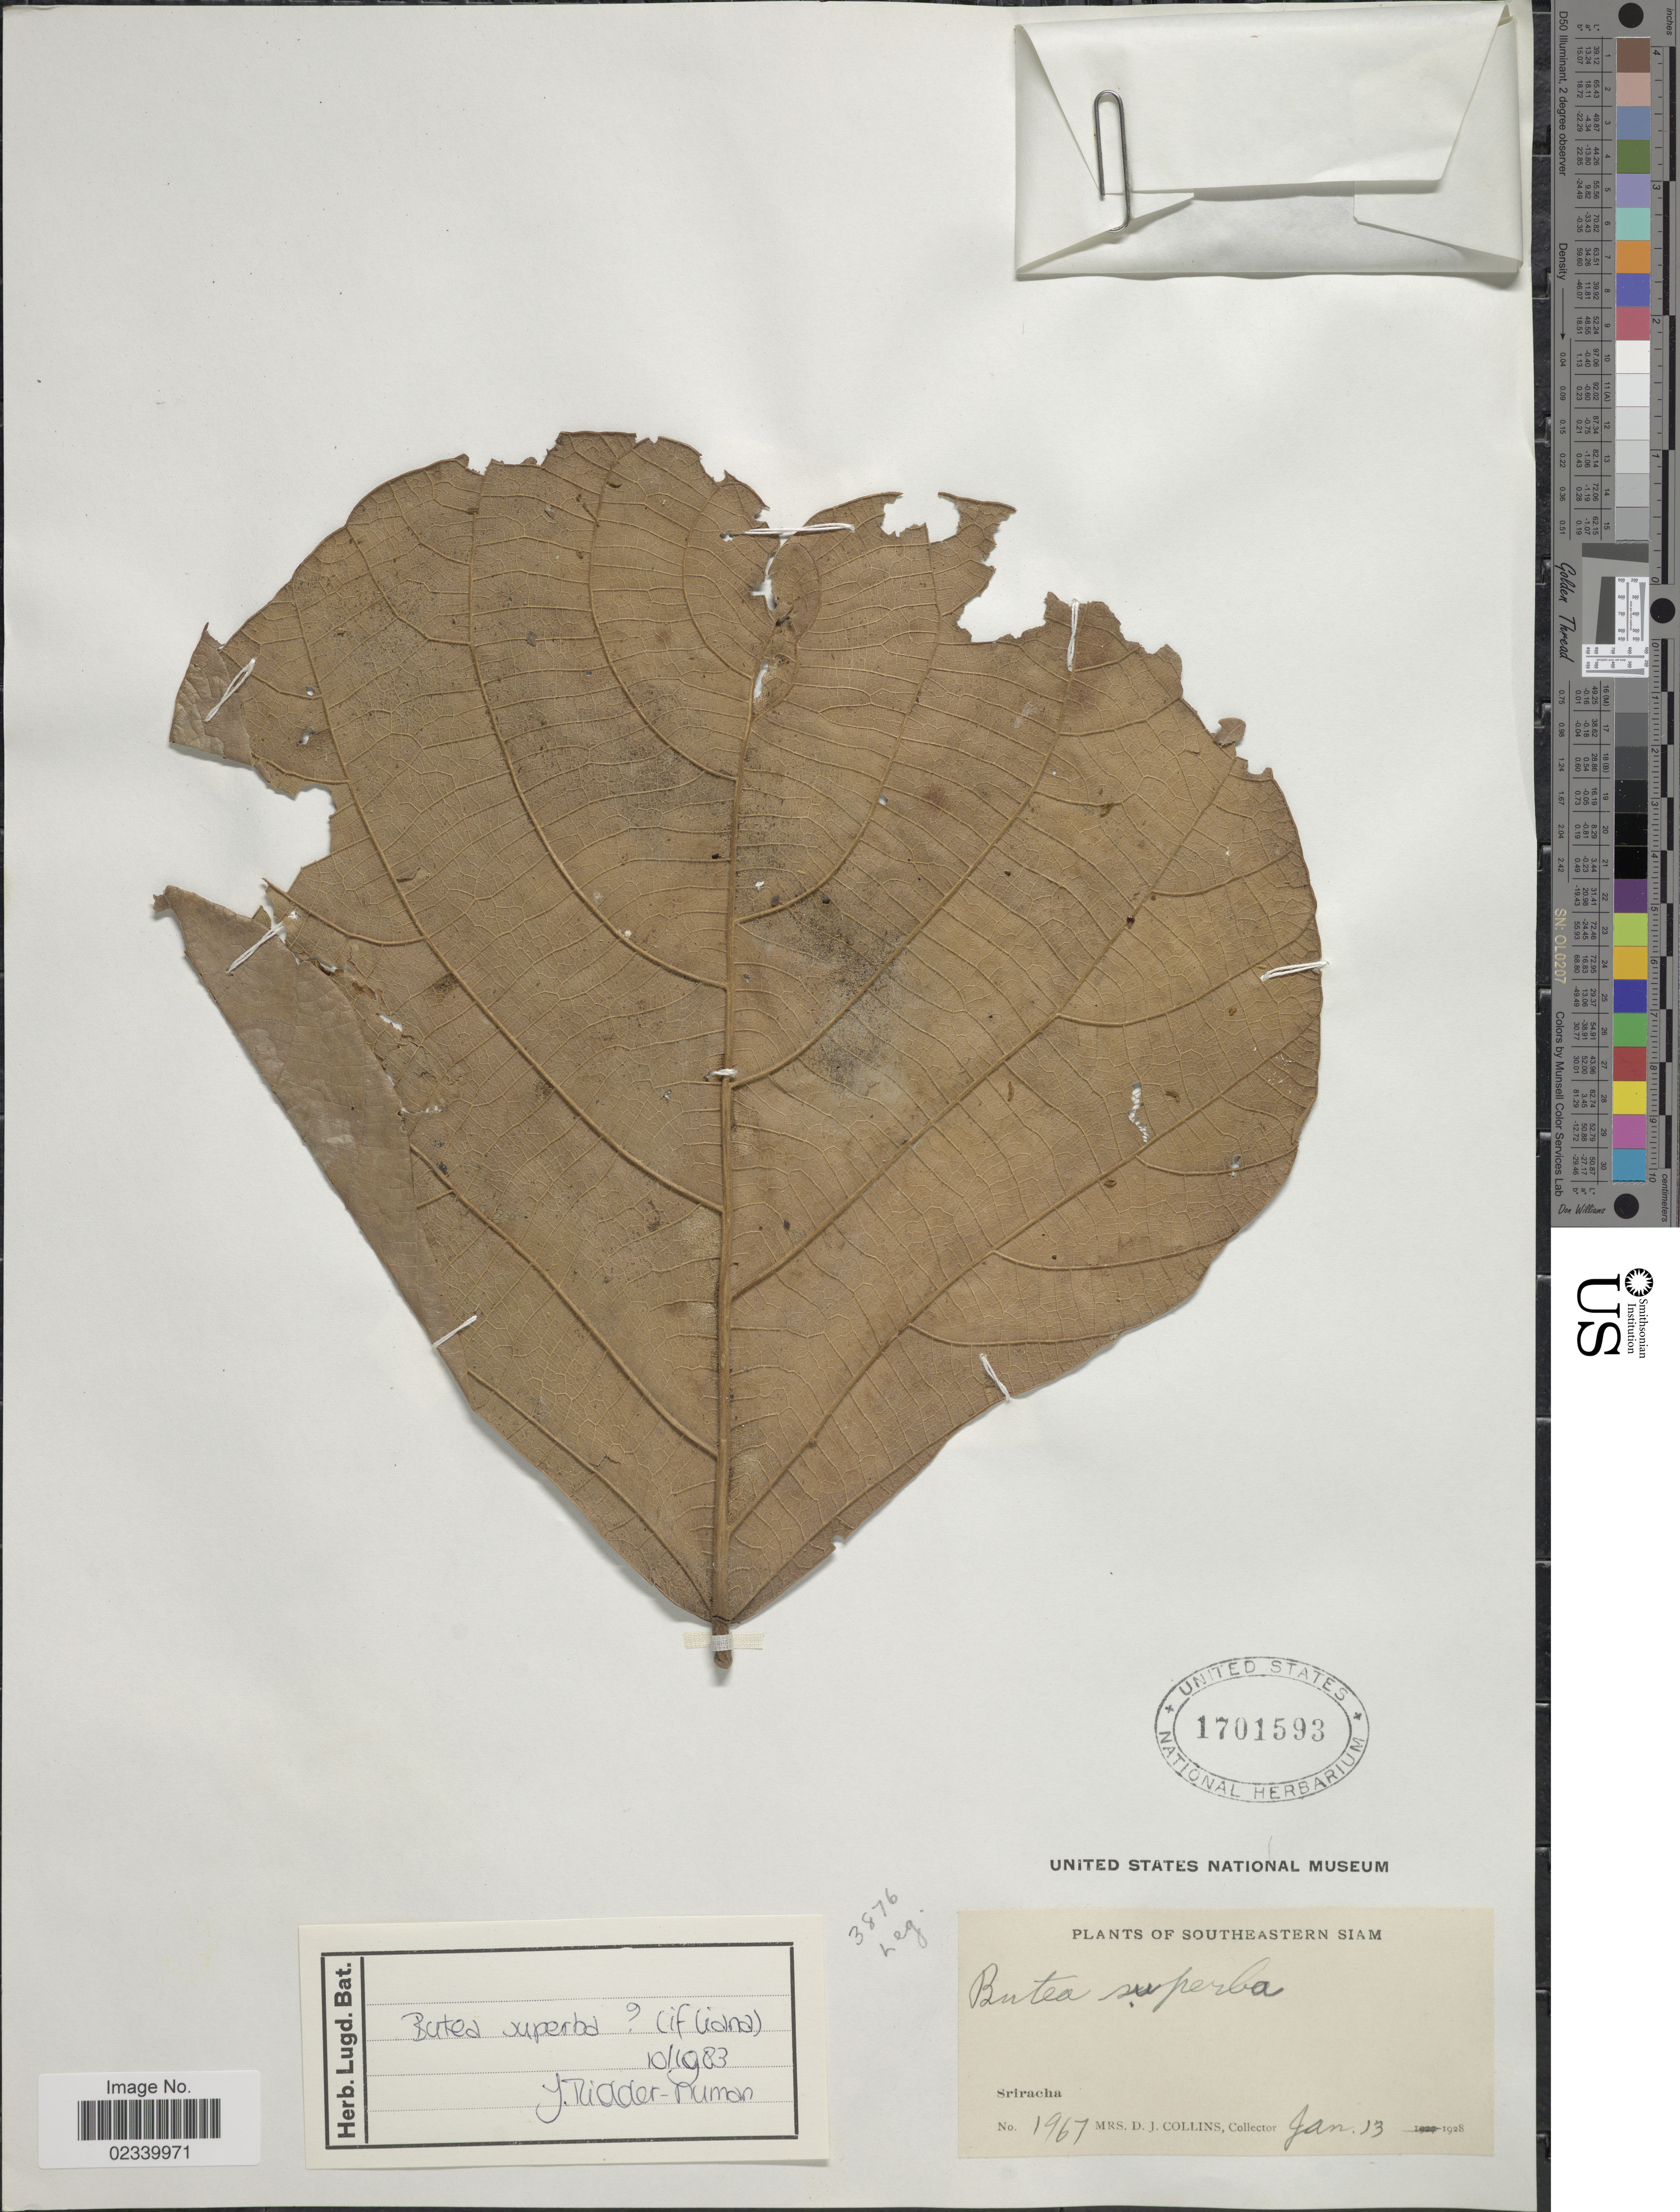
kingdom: Plantae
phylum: Tracheophyta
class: Magnoliopsida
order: Fabales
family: Fabaceae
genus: Butea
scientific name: Butea superba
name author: Roxb.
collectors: Mrs. D. J. Collins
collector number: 1967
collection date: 1928-01-13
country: Thailand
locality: Southestern Siam, Sriracha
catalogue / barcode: US 1701593